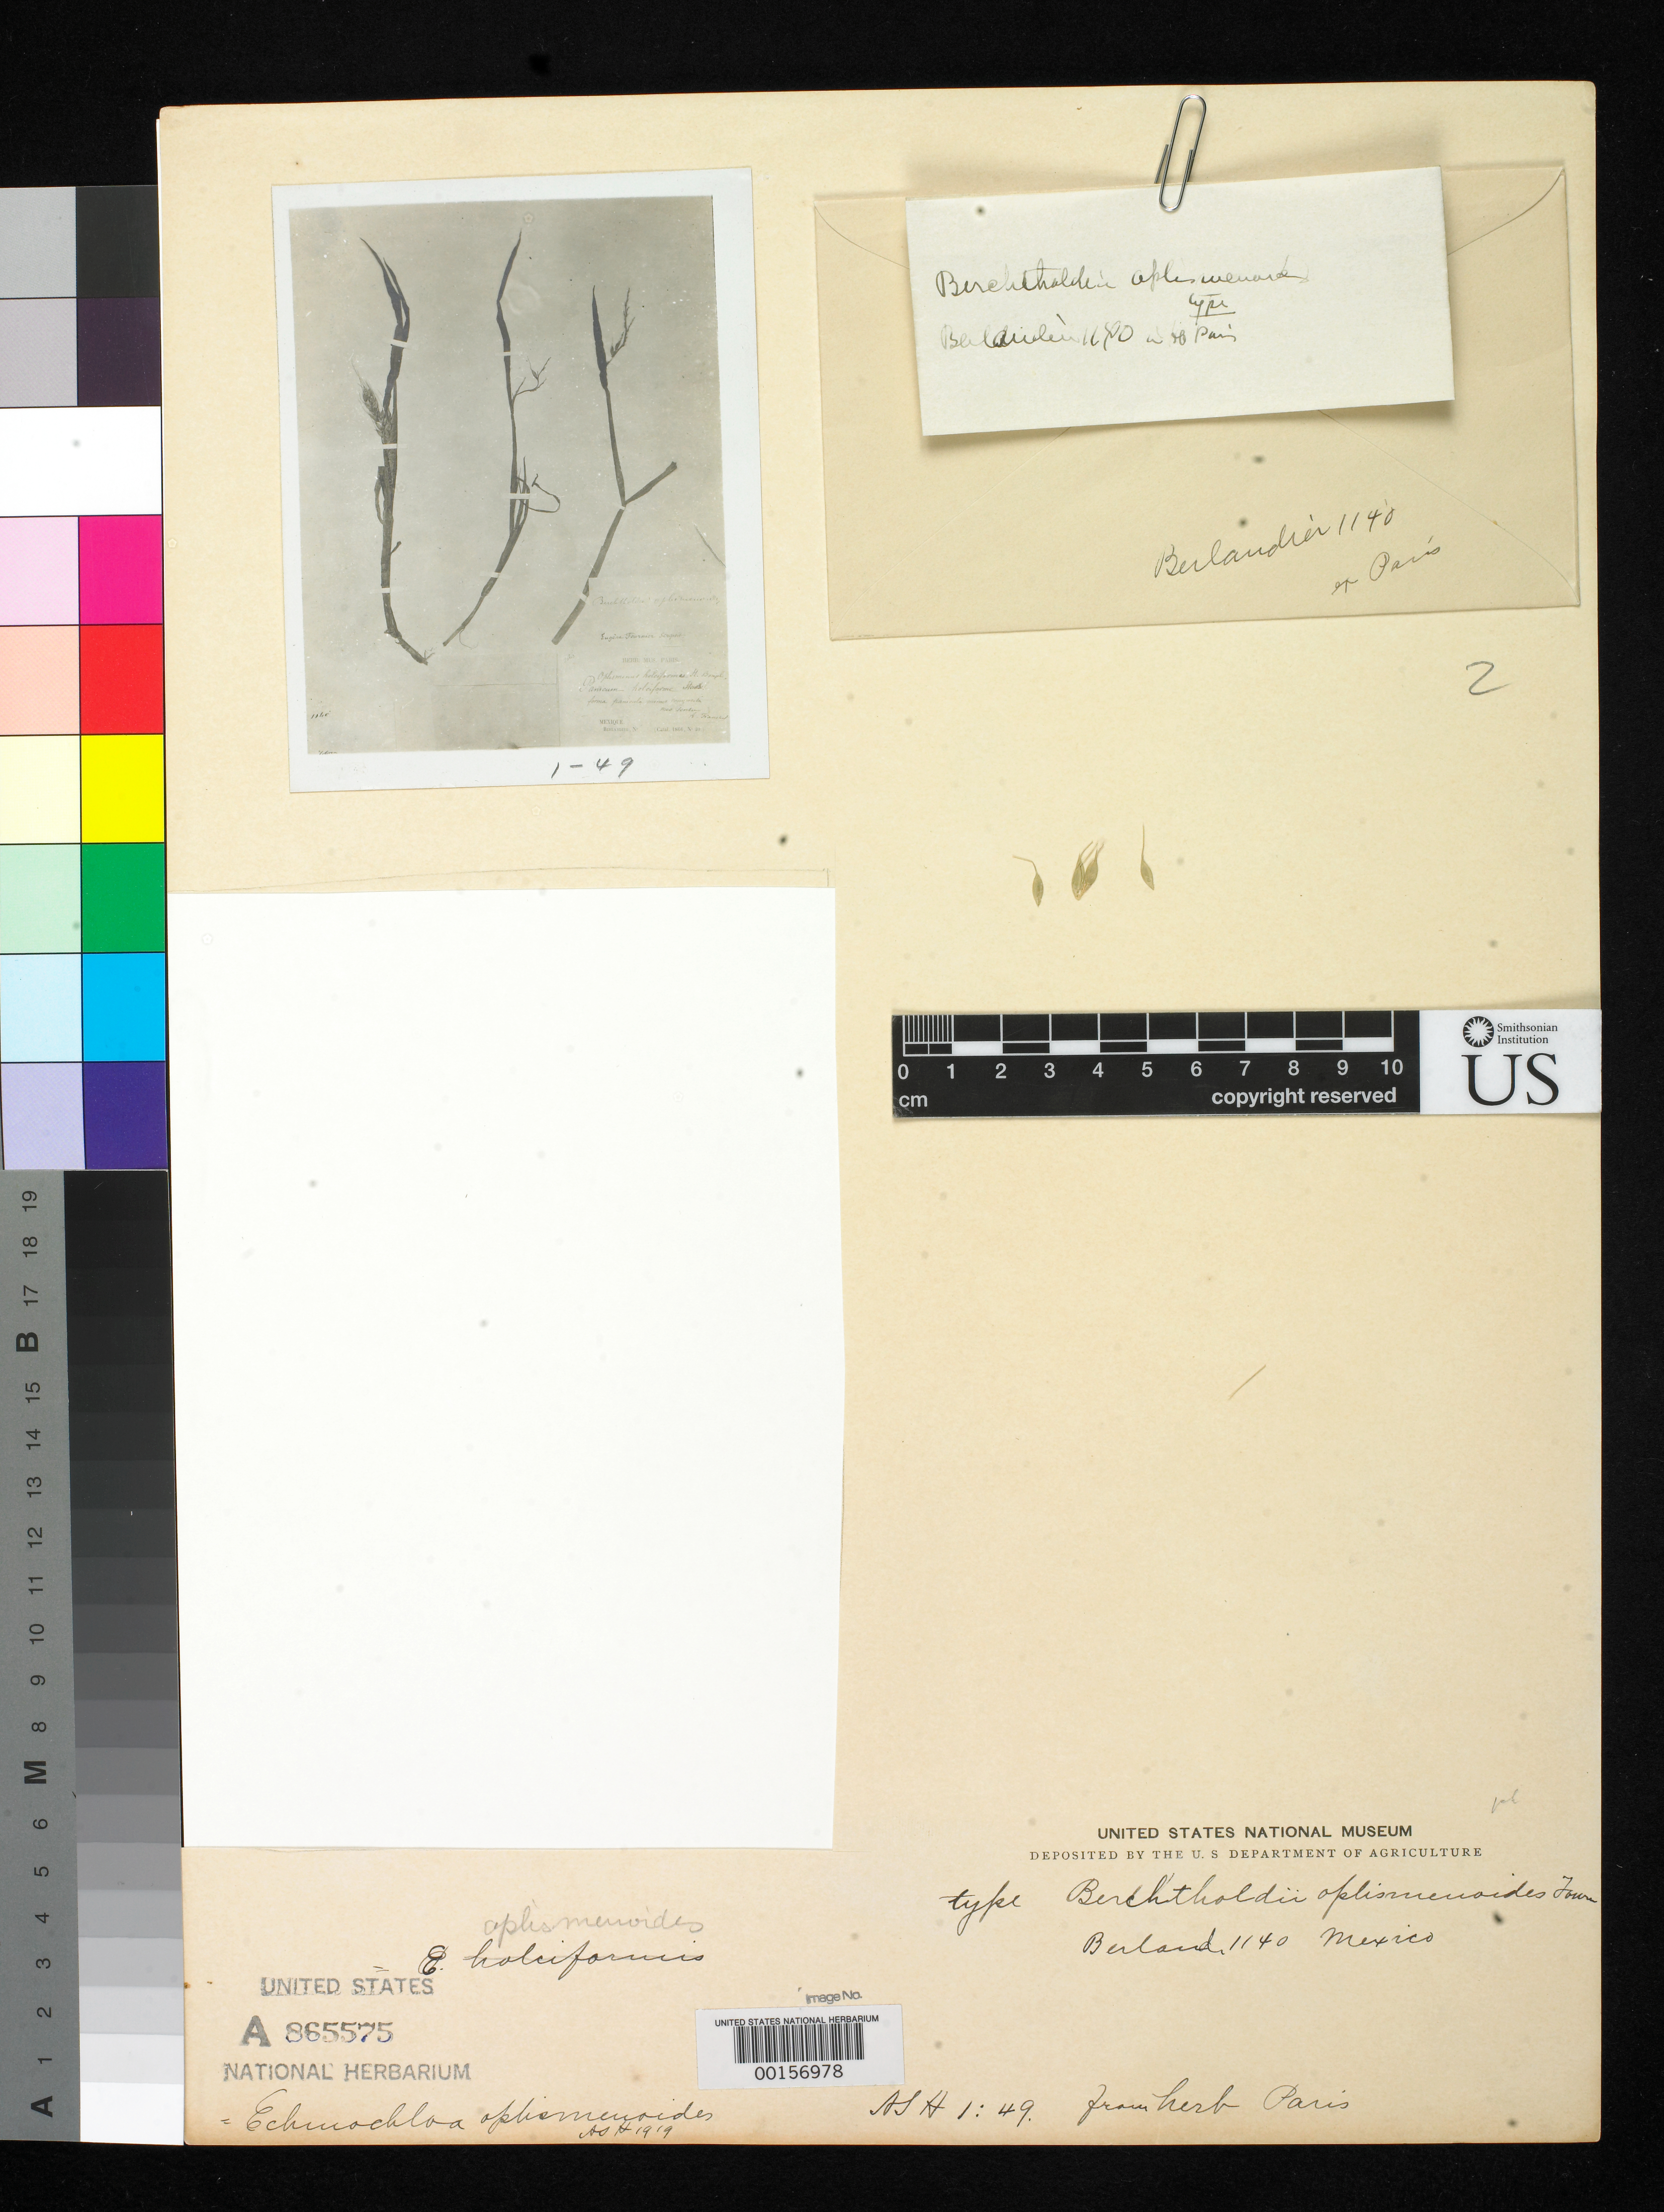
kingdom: Plantae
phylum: Tracheophyta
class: Liliopsida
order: Poales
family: Poaceae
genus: Berchtoldia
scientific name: Berchtoldia oplismenoides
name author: E. Fourn.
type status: Type Fragment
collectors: J. L. Berlandier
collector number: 1140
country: Mexico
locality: E of Monserrat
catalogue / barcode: US 865575A